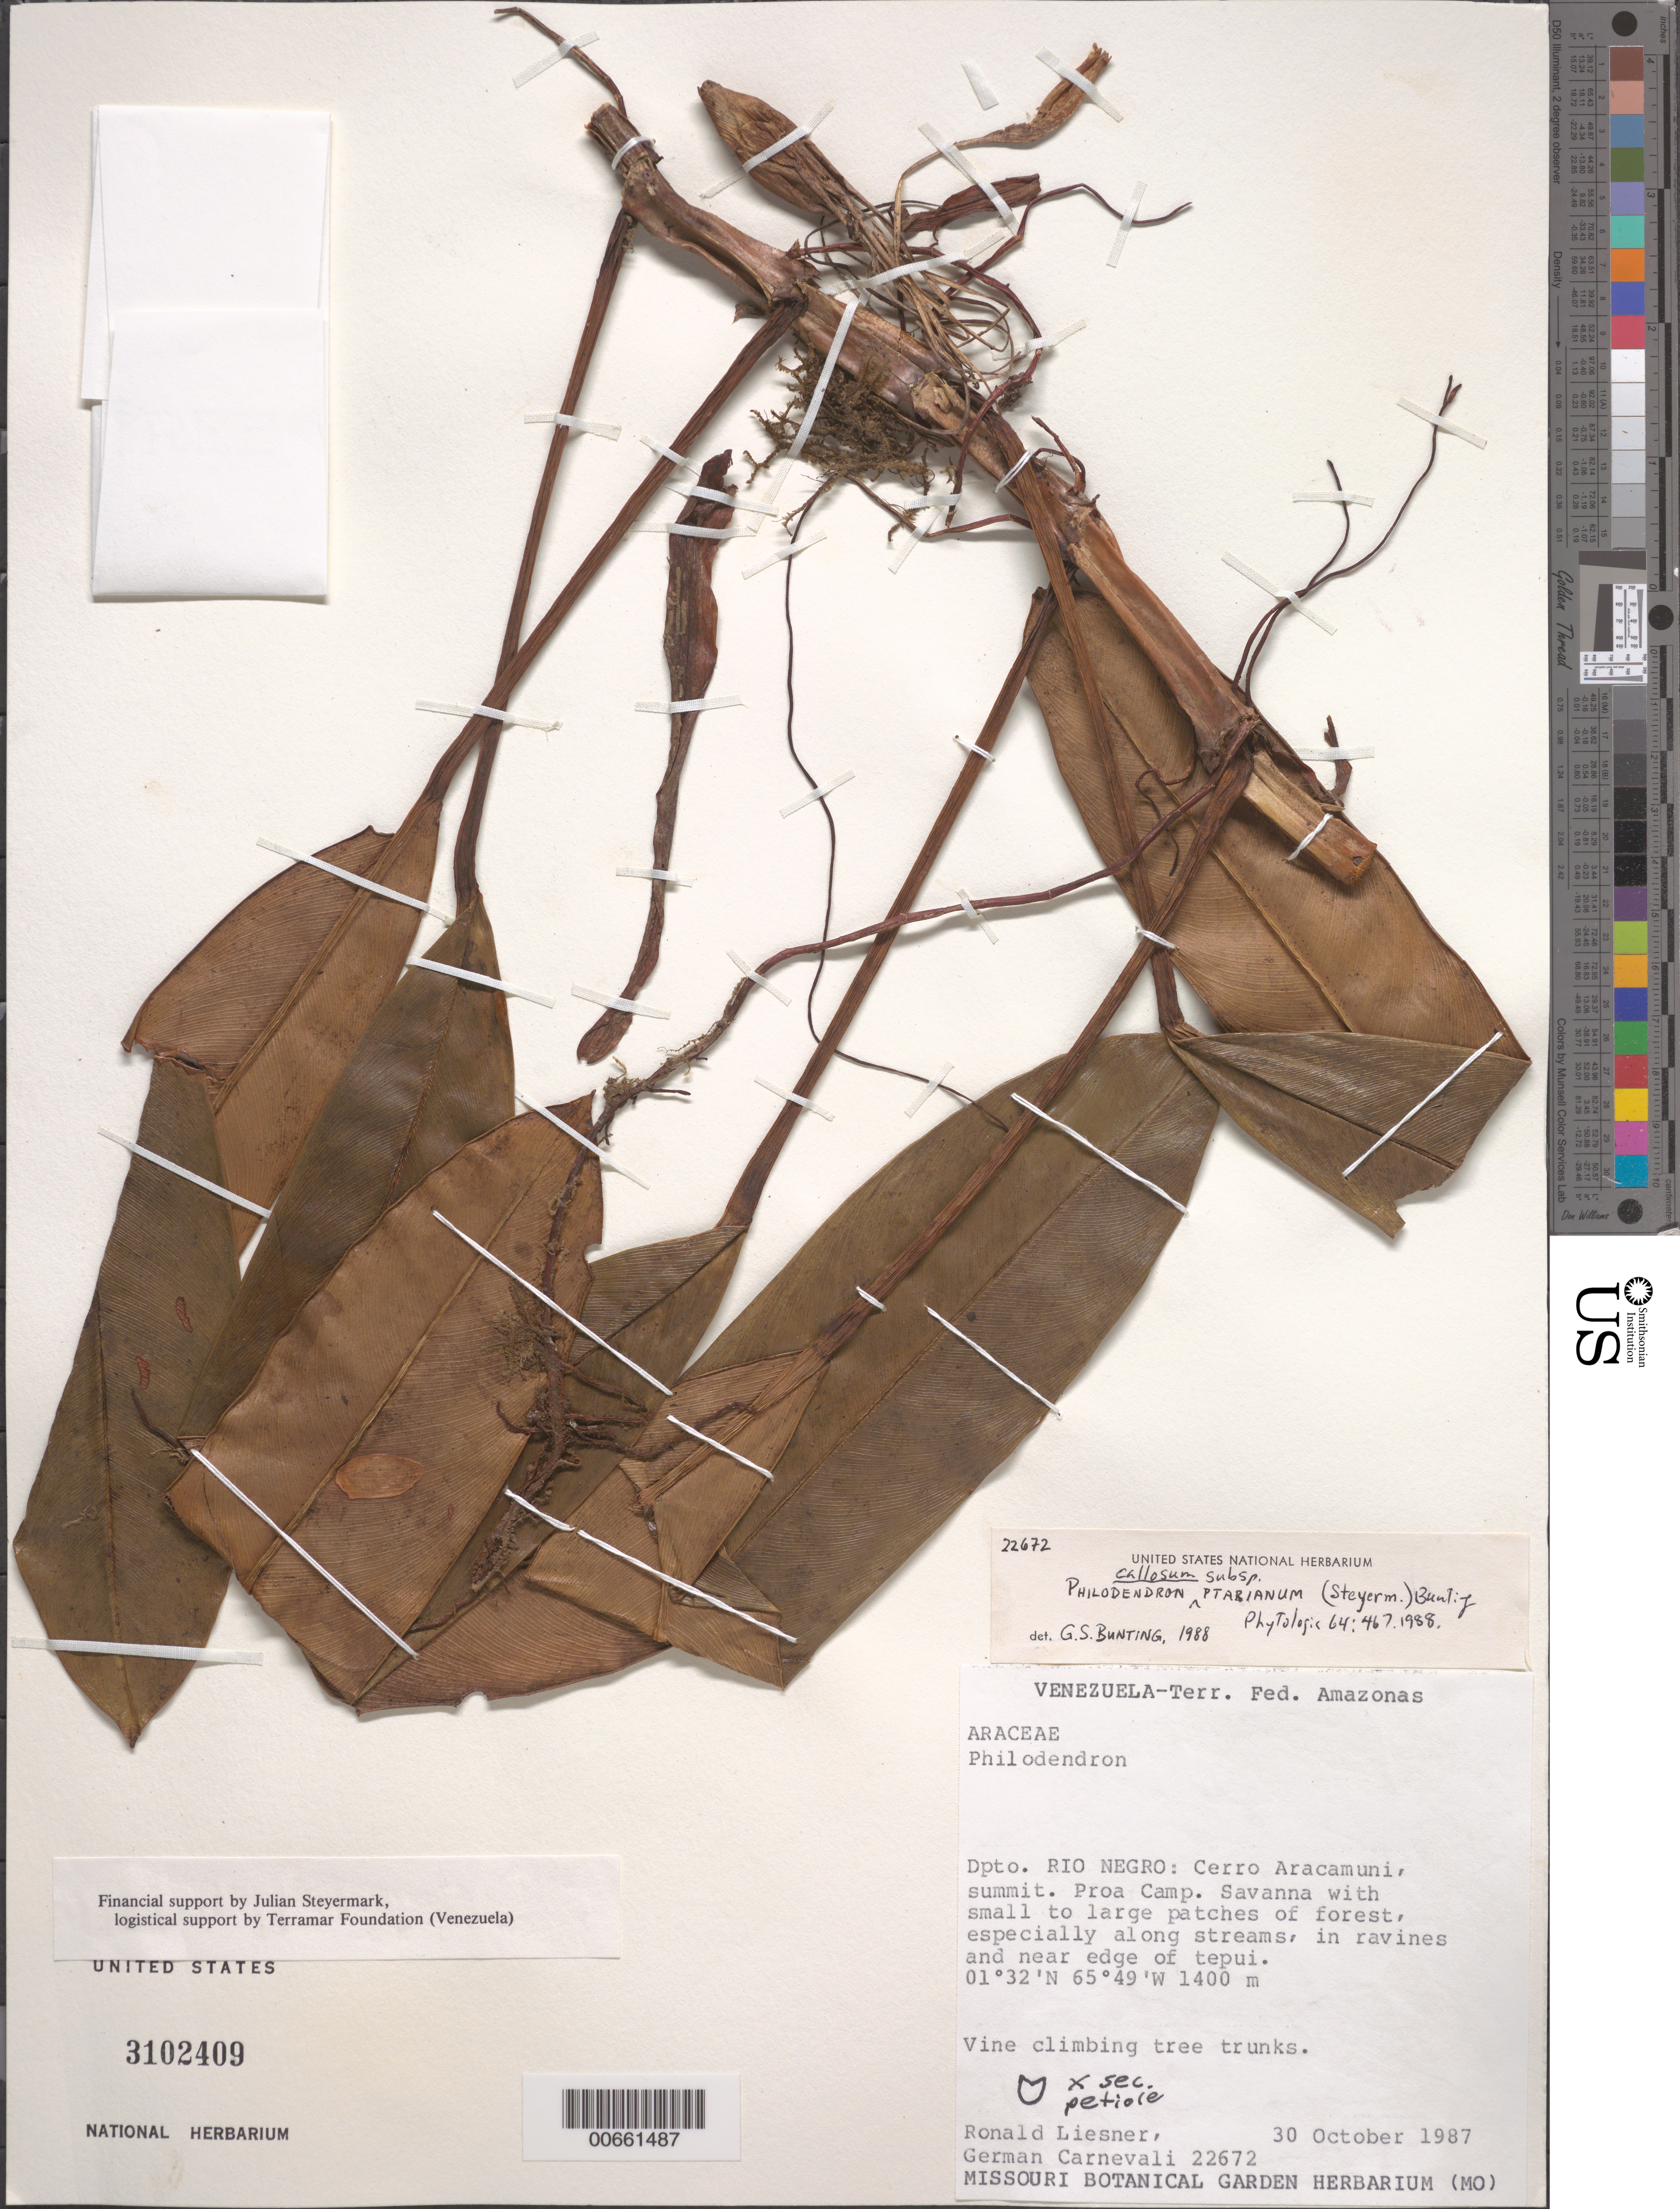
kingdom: Plantae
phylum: Tracheophyta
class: Liliopsida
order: Alismatales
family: Araceae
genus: Philodendron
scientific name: Philodendron callosum subsp. ptarianum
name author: (Steyerm.) G.S. Bunting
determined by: Bunting, G. S.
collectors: R. L. Liesner & G. Carnevali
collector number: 22672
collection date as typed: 30-Oct-87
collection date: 1987-10-30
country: Venezuela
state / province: Amazonas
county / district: Río Negro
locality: Cerro Aracamuni, summit; Proa camp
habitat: Savanna with small to large patches of forest, especially along streams, in ravines and near edge of tepui.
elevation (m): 1400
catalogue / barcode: US 3102409